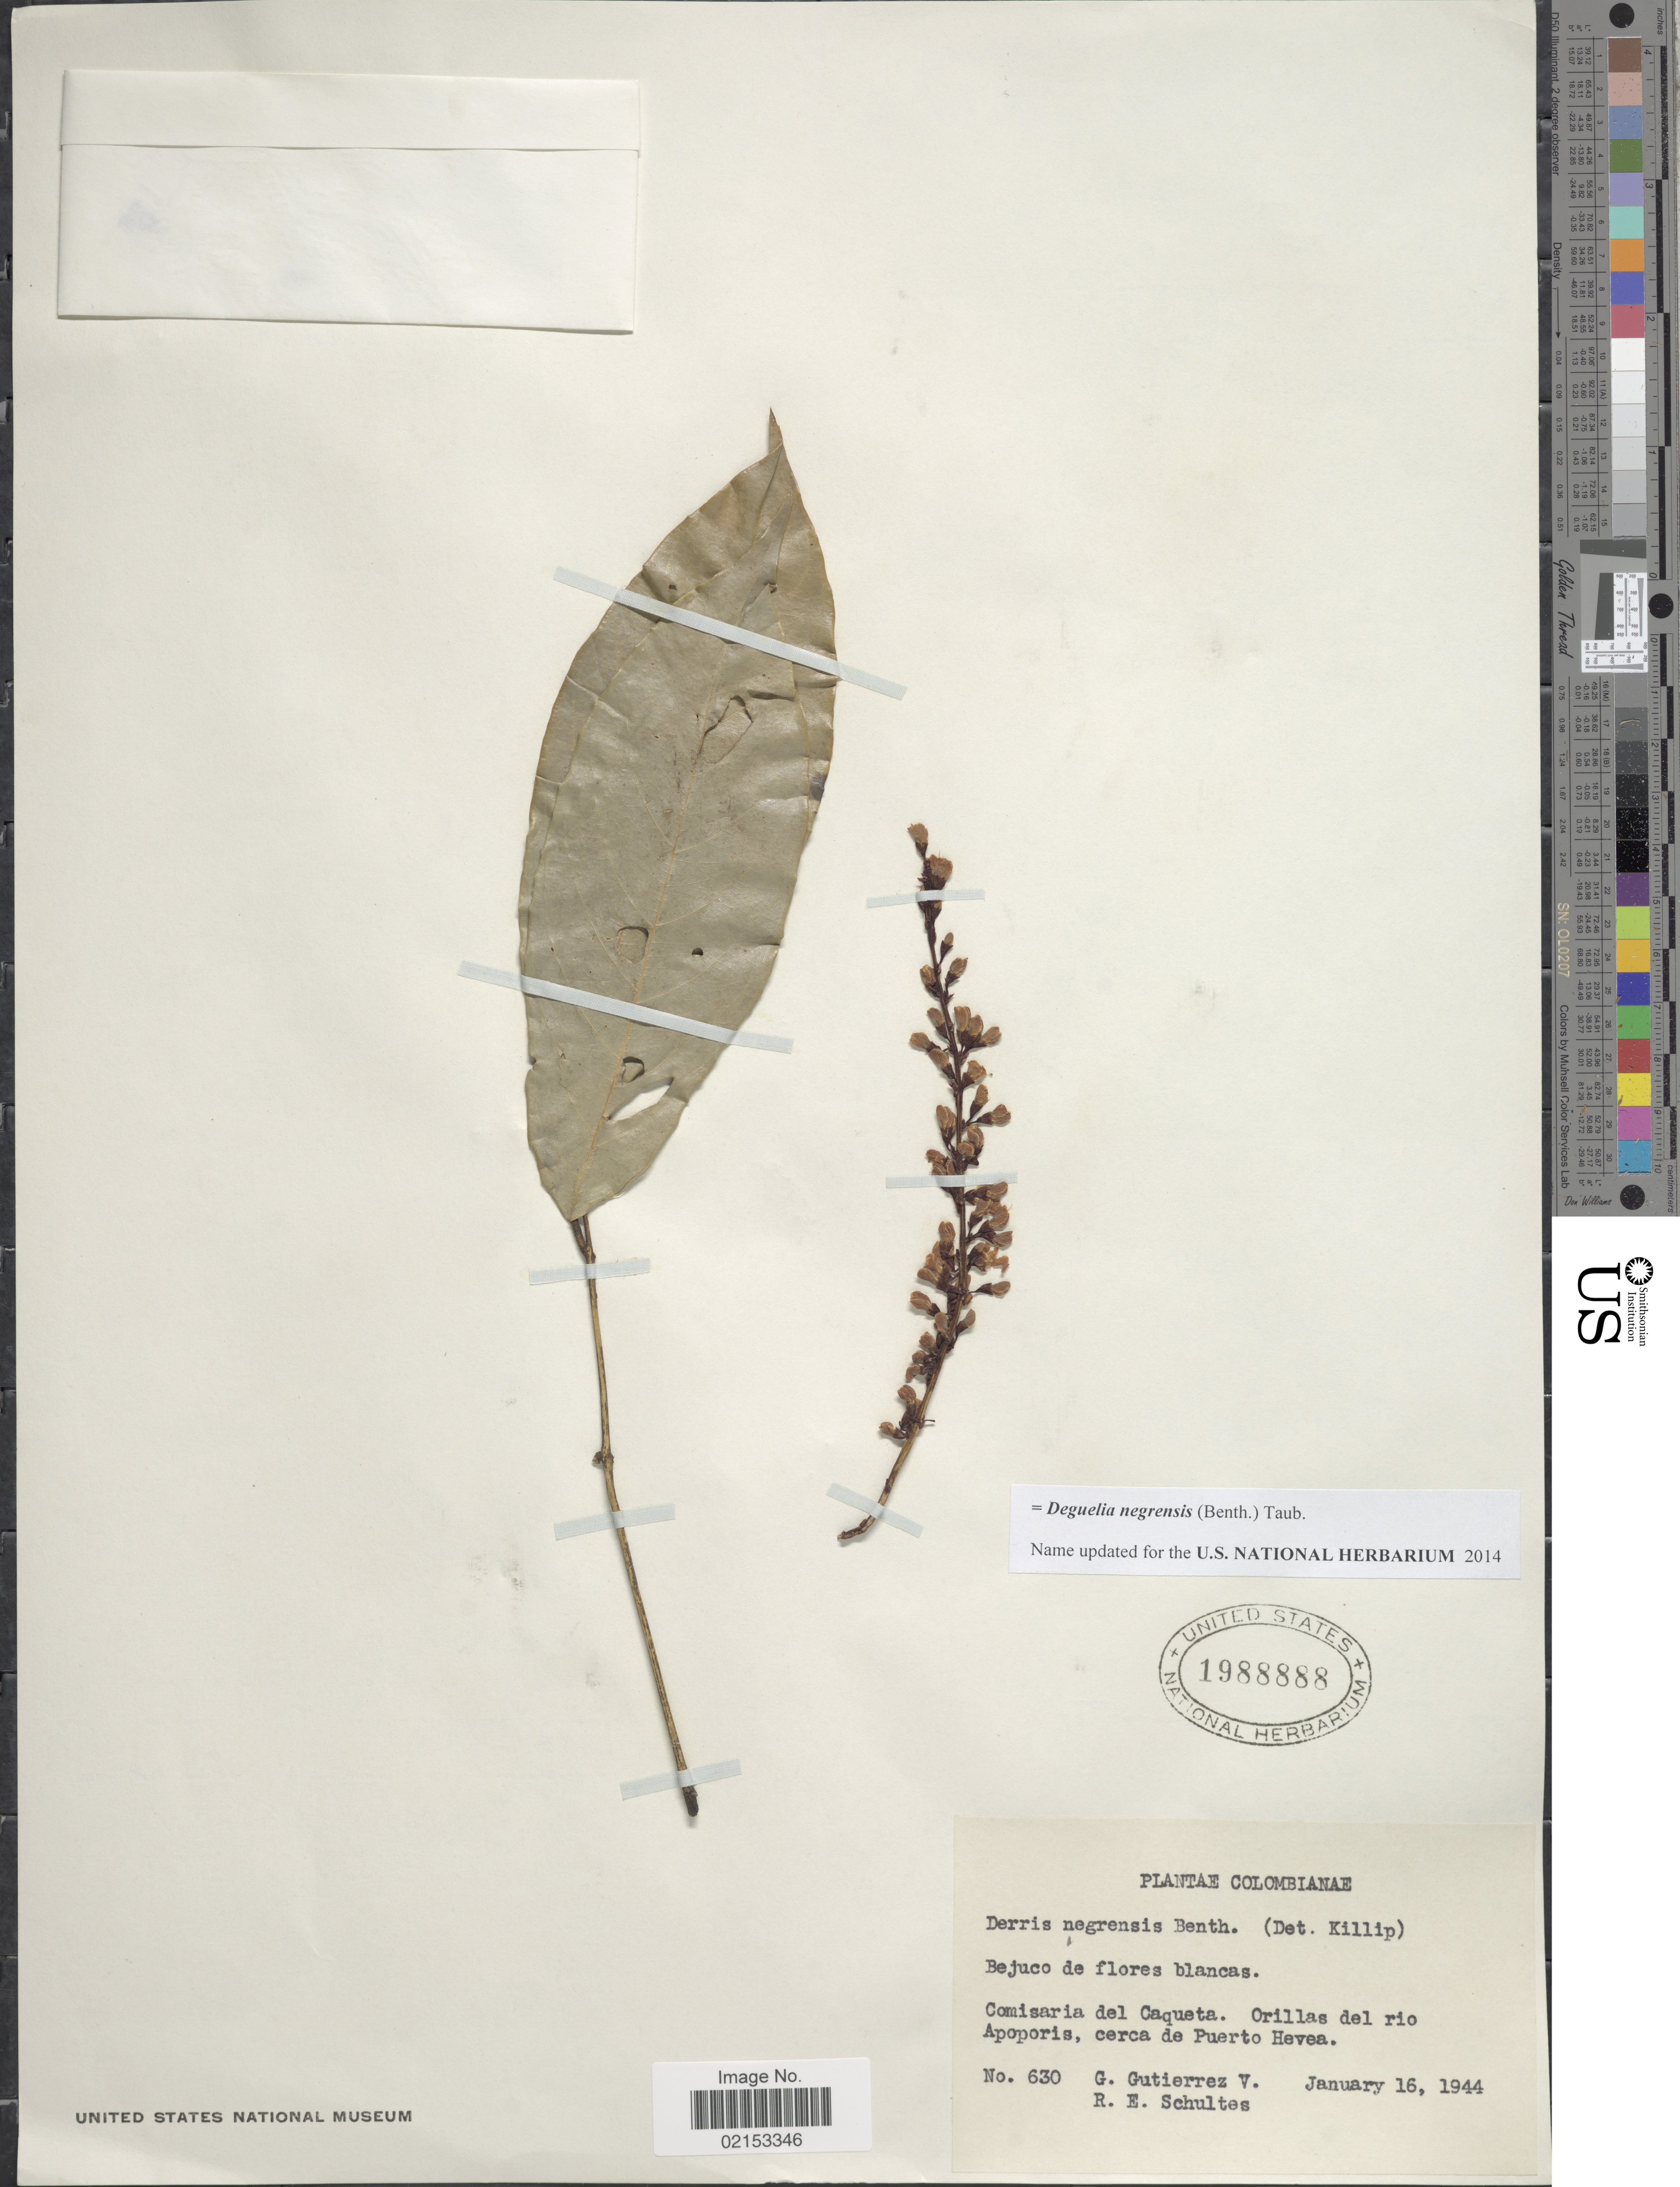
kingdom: Plantae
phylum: Tracheophyta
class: Magnoliopsida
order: Fabales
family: Fabaceae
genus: Deguelia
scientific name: Deguelia negrensis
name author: (Benth.) Taub.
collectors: G. Gutiérrez V. & R. E. Schultes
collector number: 630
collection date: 1944-01-16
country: Colombia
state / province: Caquetá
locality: Orillas del Rio Apoporis, cerca de Puerto Hevea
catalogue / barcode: US 1988888